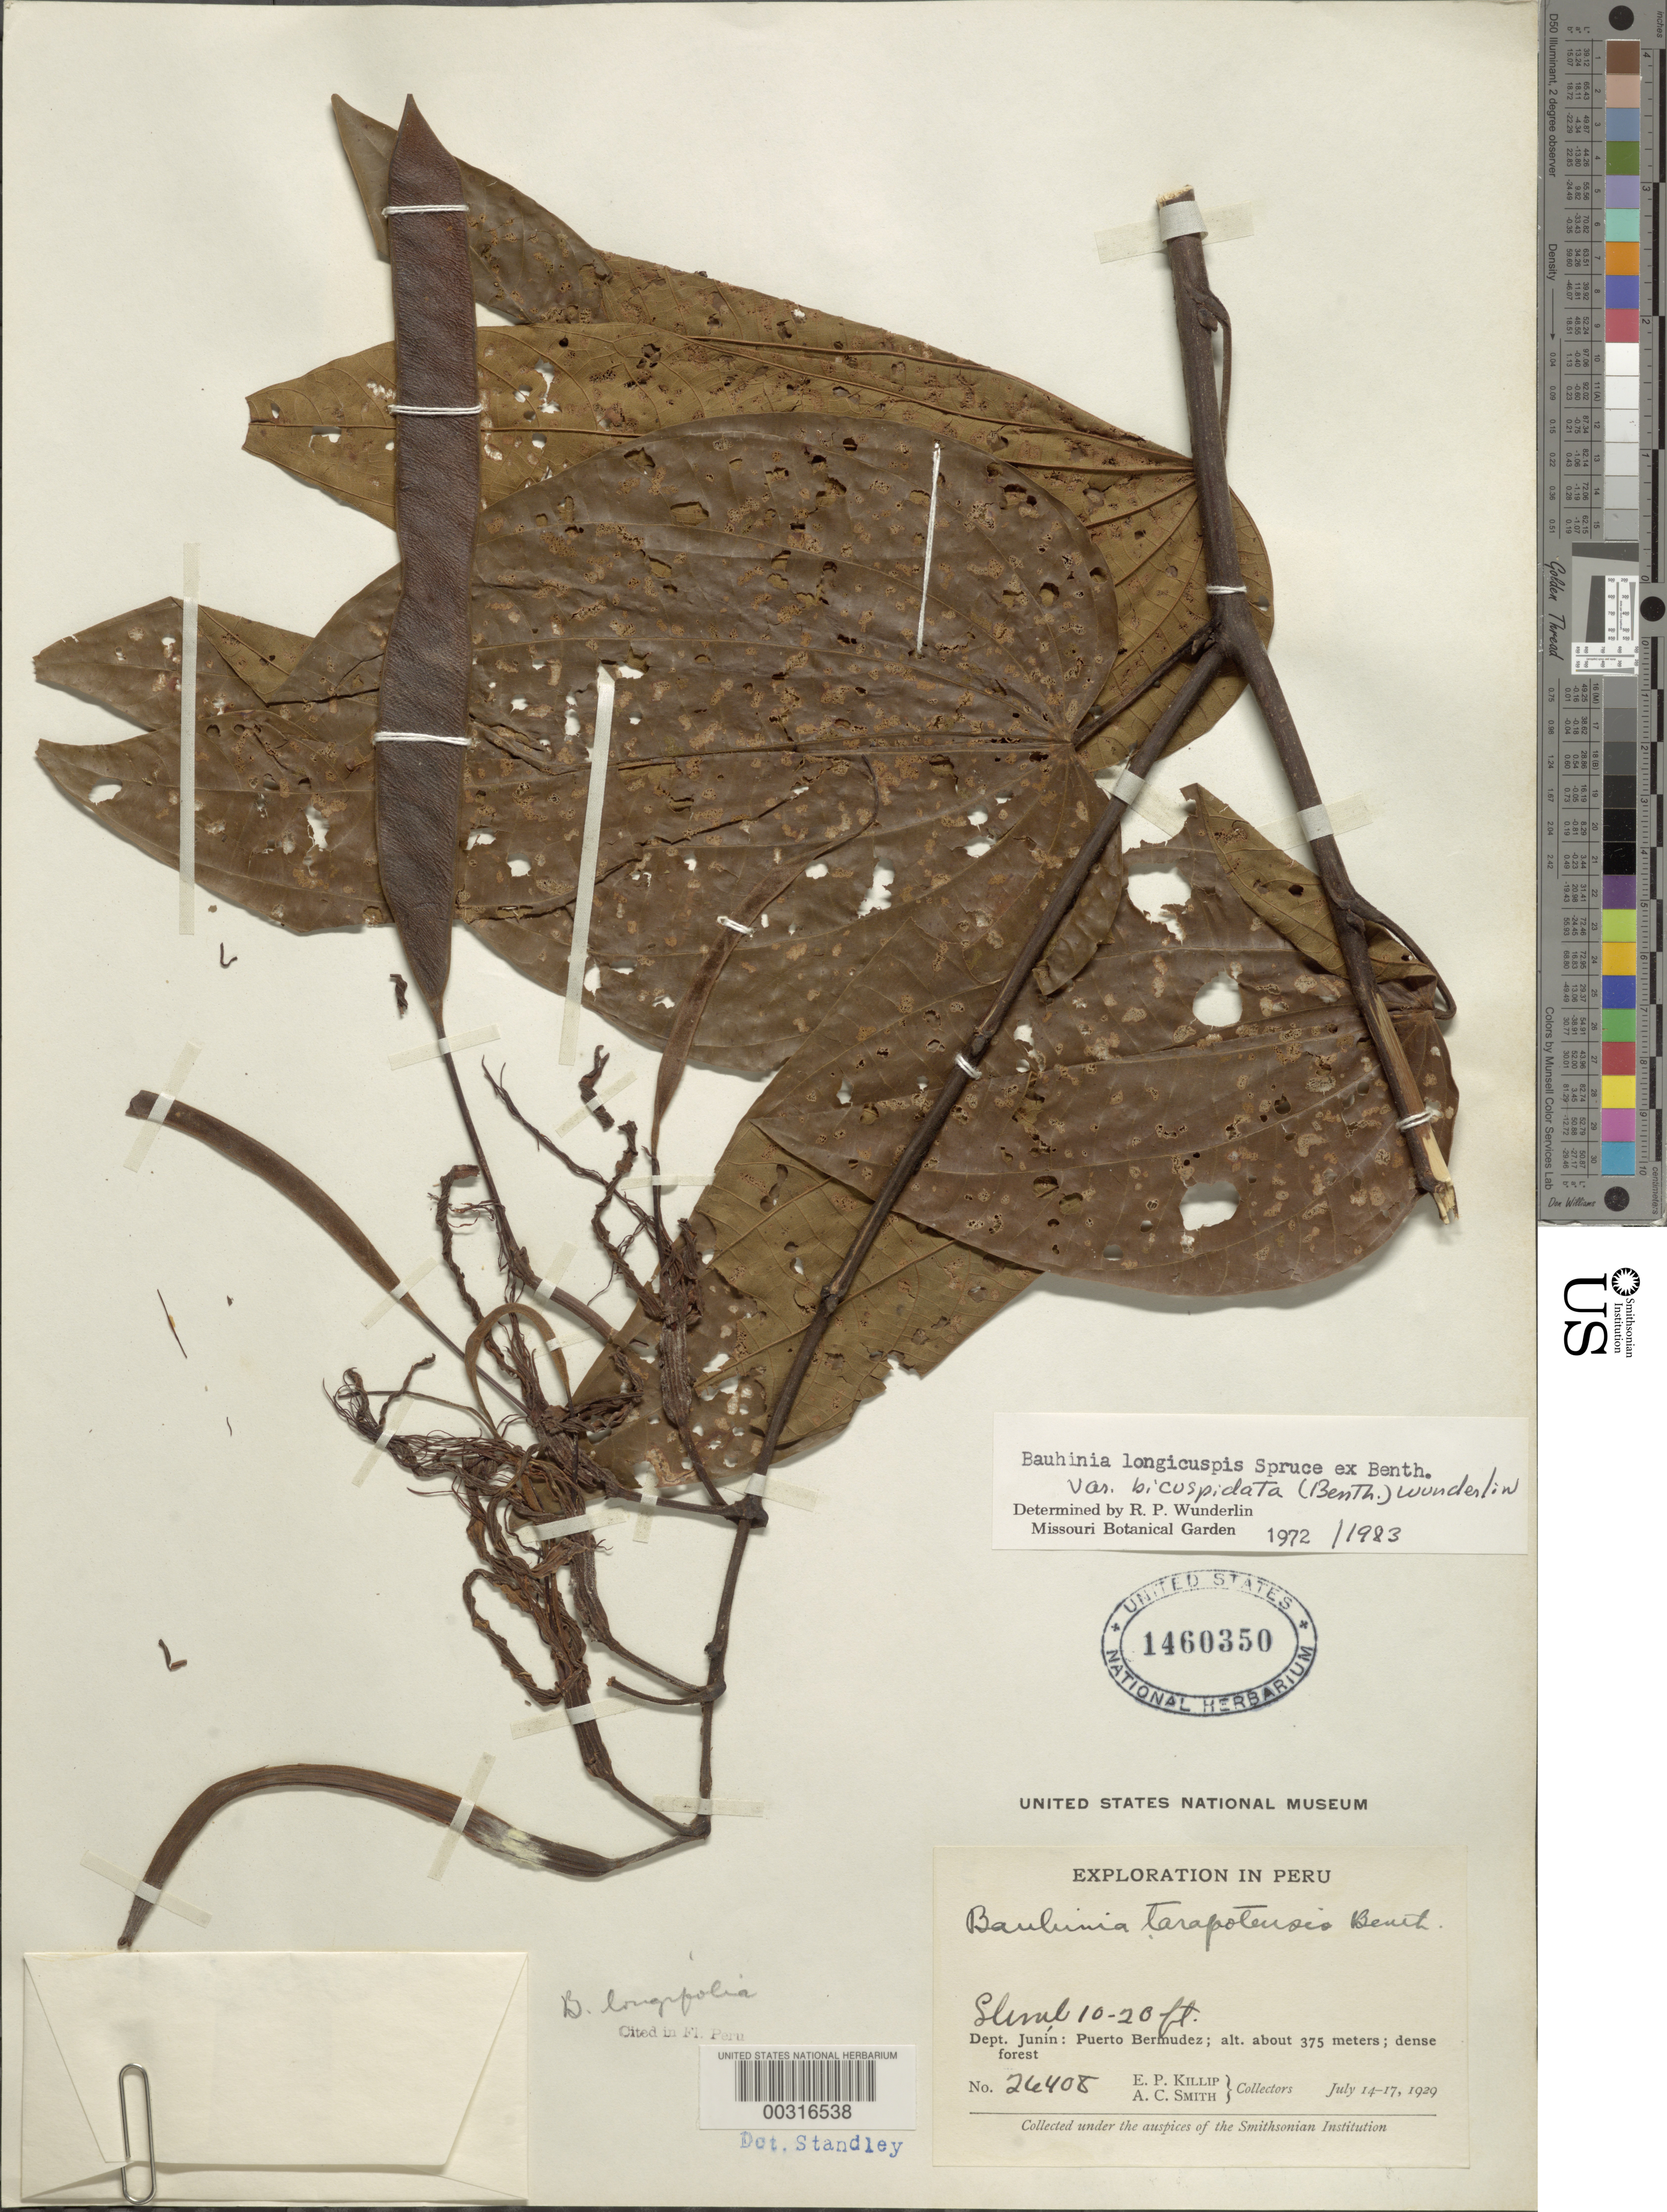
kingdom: Plantae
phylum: Tracheophyta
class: Magnoliopsida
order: Fabales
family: Fabaceae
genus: Bauhinia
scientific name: Bauhinia longicuspis var. bicuspidata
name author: (Benth.) Wunderlin ex G.P. Lewis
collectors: E. P. Killip & A. C. Smith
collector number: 26408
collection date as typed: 14 Jul 1929 to 17 Jul 1929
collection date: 1929-07-14/1929-07-17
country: Peru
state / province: Junín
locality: Puerto Bermudez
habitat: Dense forest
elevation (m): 375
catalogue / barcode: US 1460350